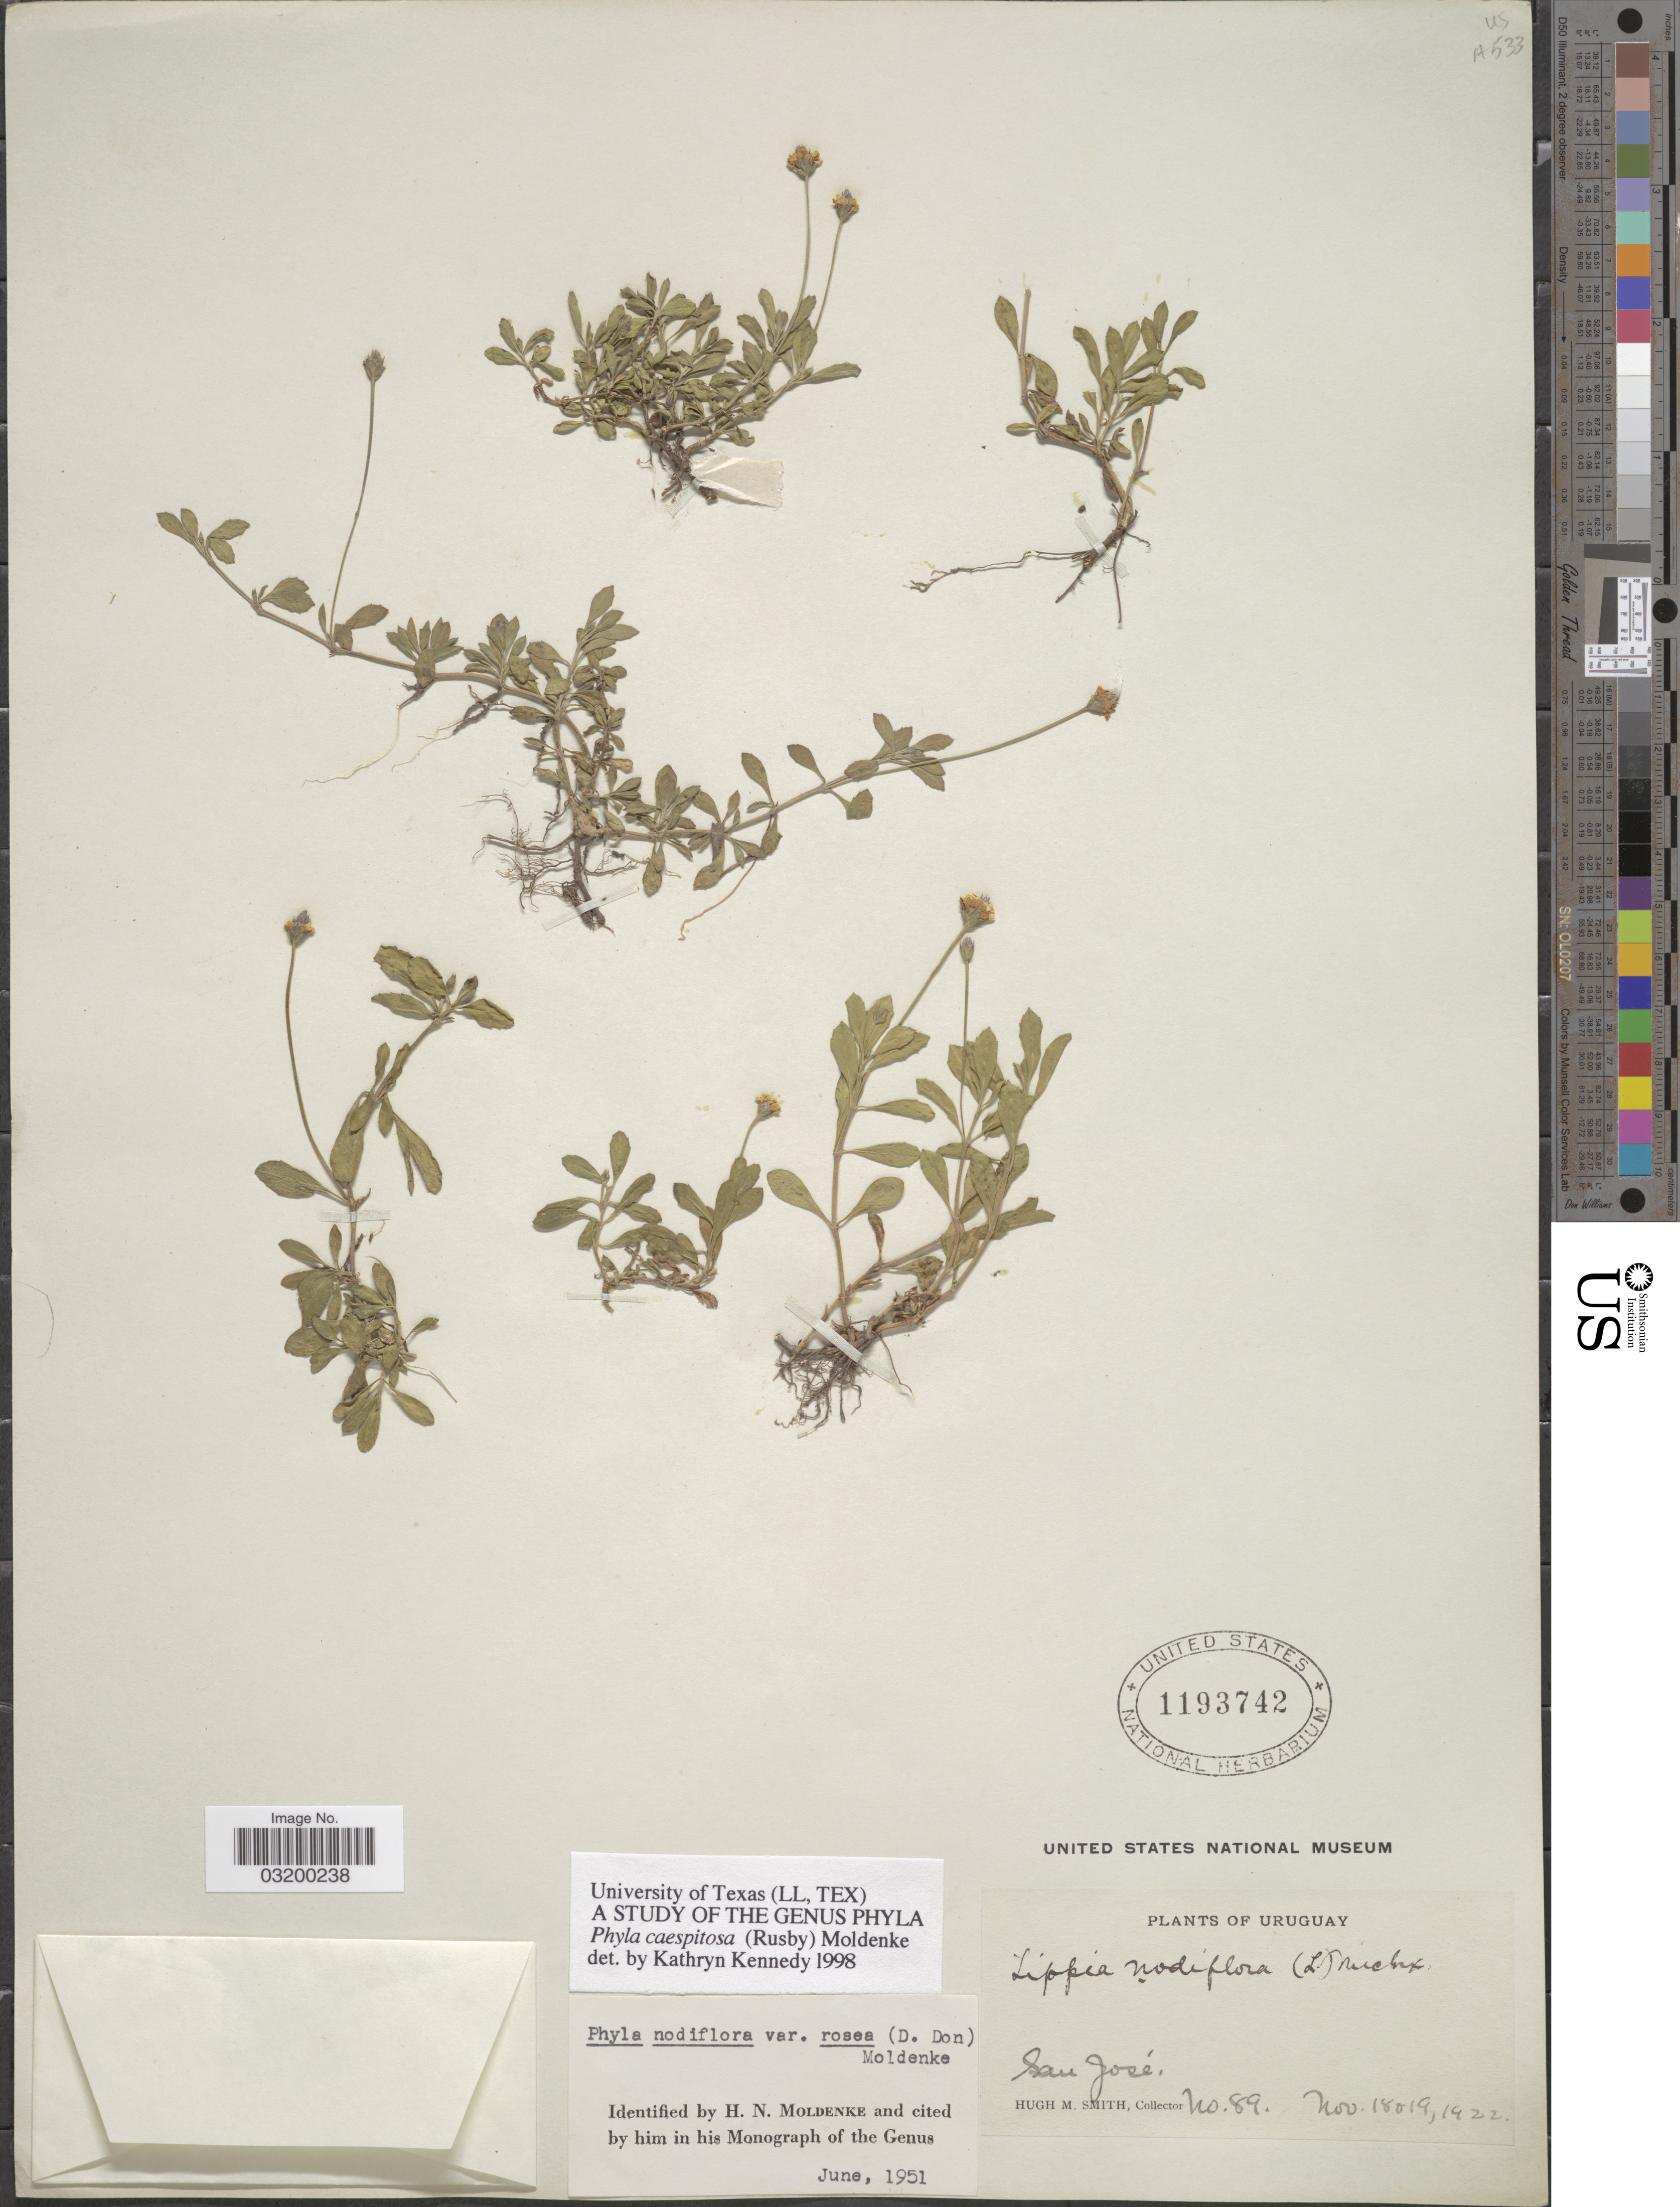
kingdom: Plantae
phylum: Tracheophyta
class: Magnoliopsida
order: Lamiales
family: Verbenaceae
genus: Phyla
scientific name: Phyla caespitosa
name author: (Rusby) Moldenke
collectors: H. M. Smith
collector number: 89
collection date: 1922-11-18/1922-11-19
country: Uruguay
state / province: San Jose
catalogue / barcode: US 1193742